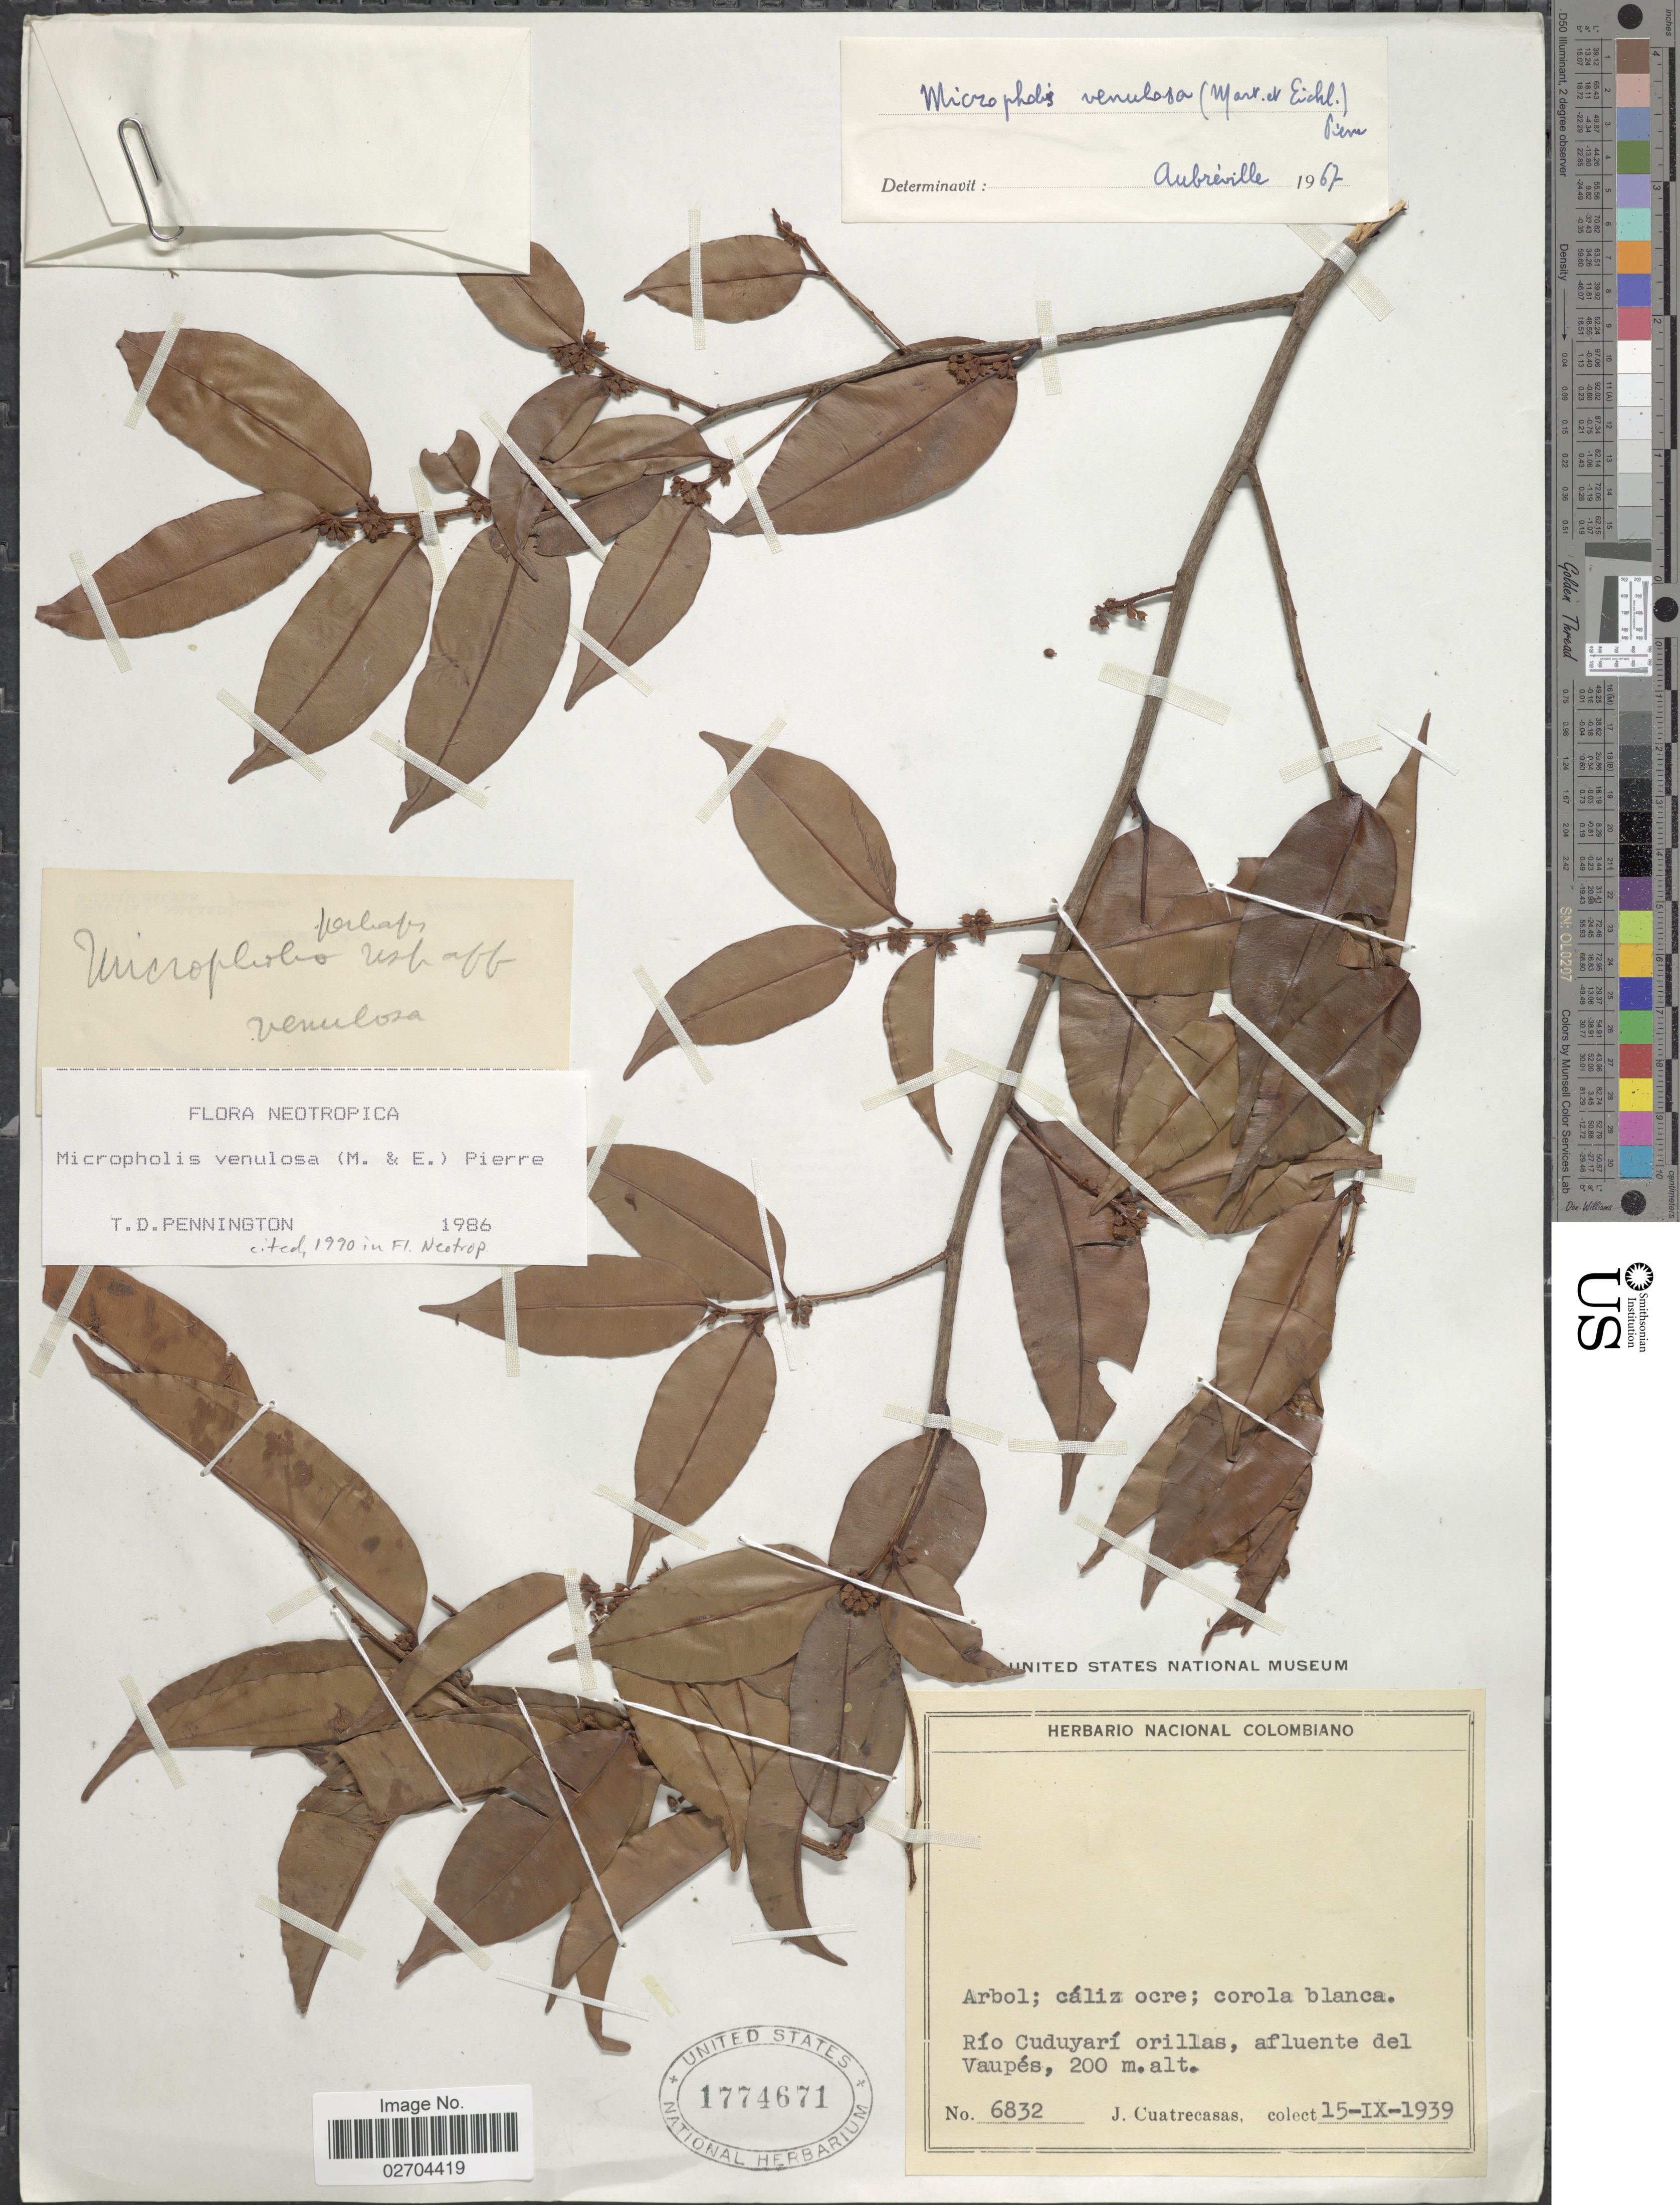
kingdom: Plantae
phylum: Tracheophyta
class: Magnoliopsida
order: Ericales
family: Sapotaceae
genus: Micropholis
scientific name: Micropholis venulosa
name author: (Mart. & Eichler) Pierre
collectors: J. Cuatrecasas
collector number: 6832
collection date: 1939-09-15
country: Colombia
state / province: Vaupés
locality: Rio Cuduyari orillas, afluente del Vaupes.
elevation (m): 200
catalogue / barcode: US 1774671